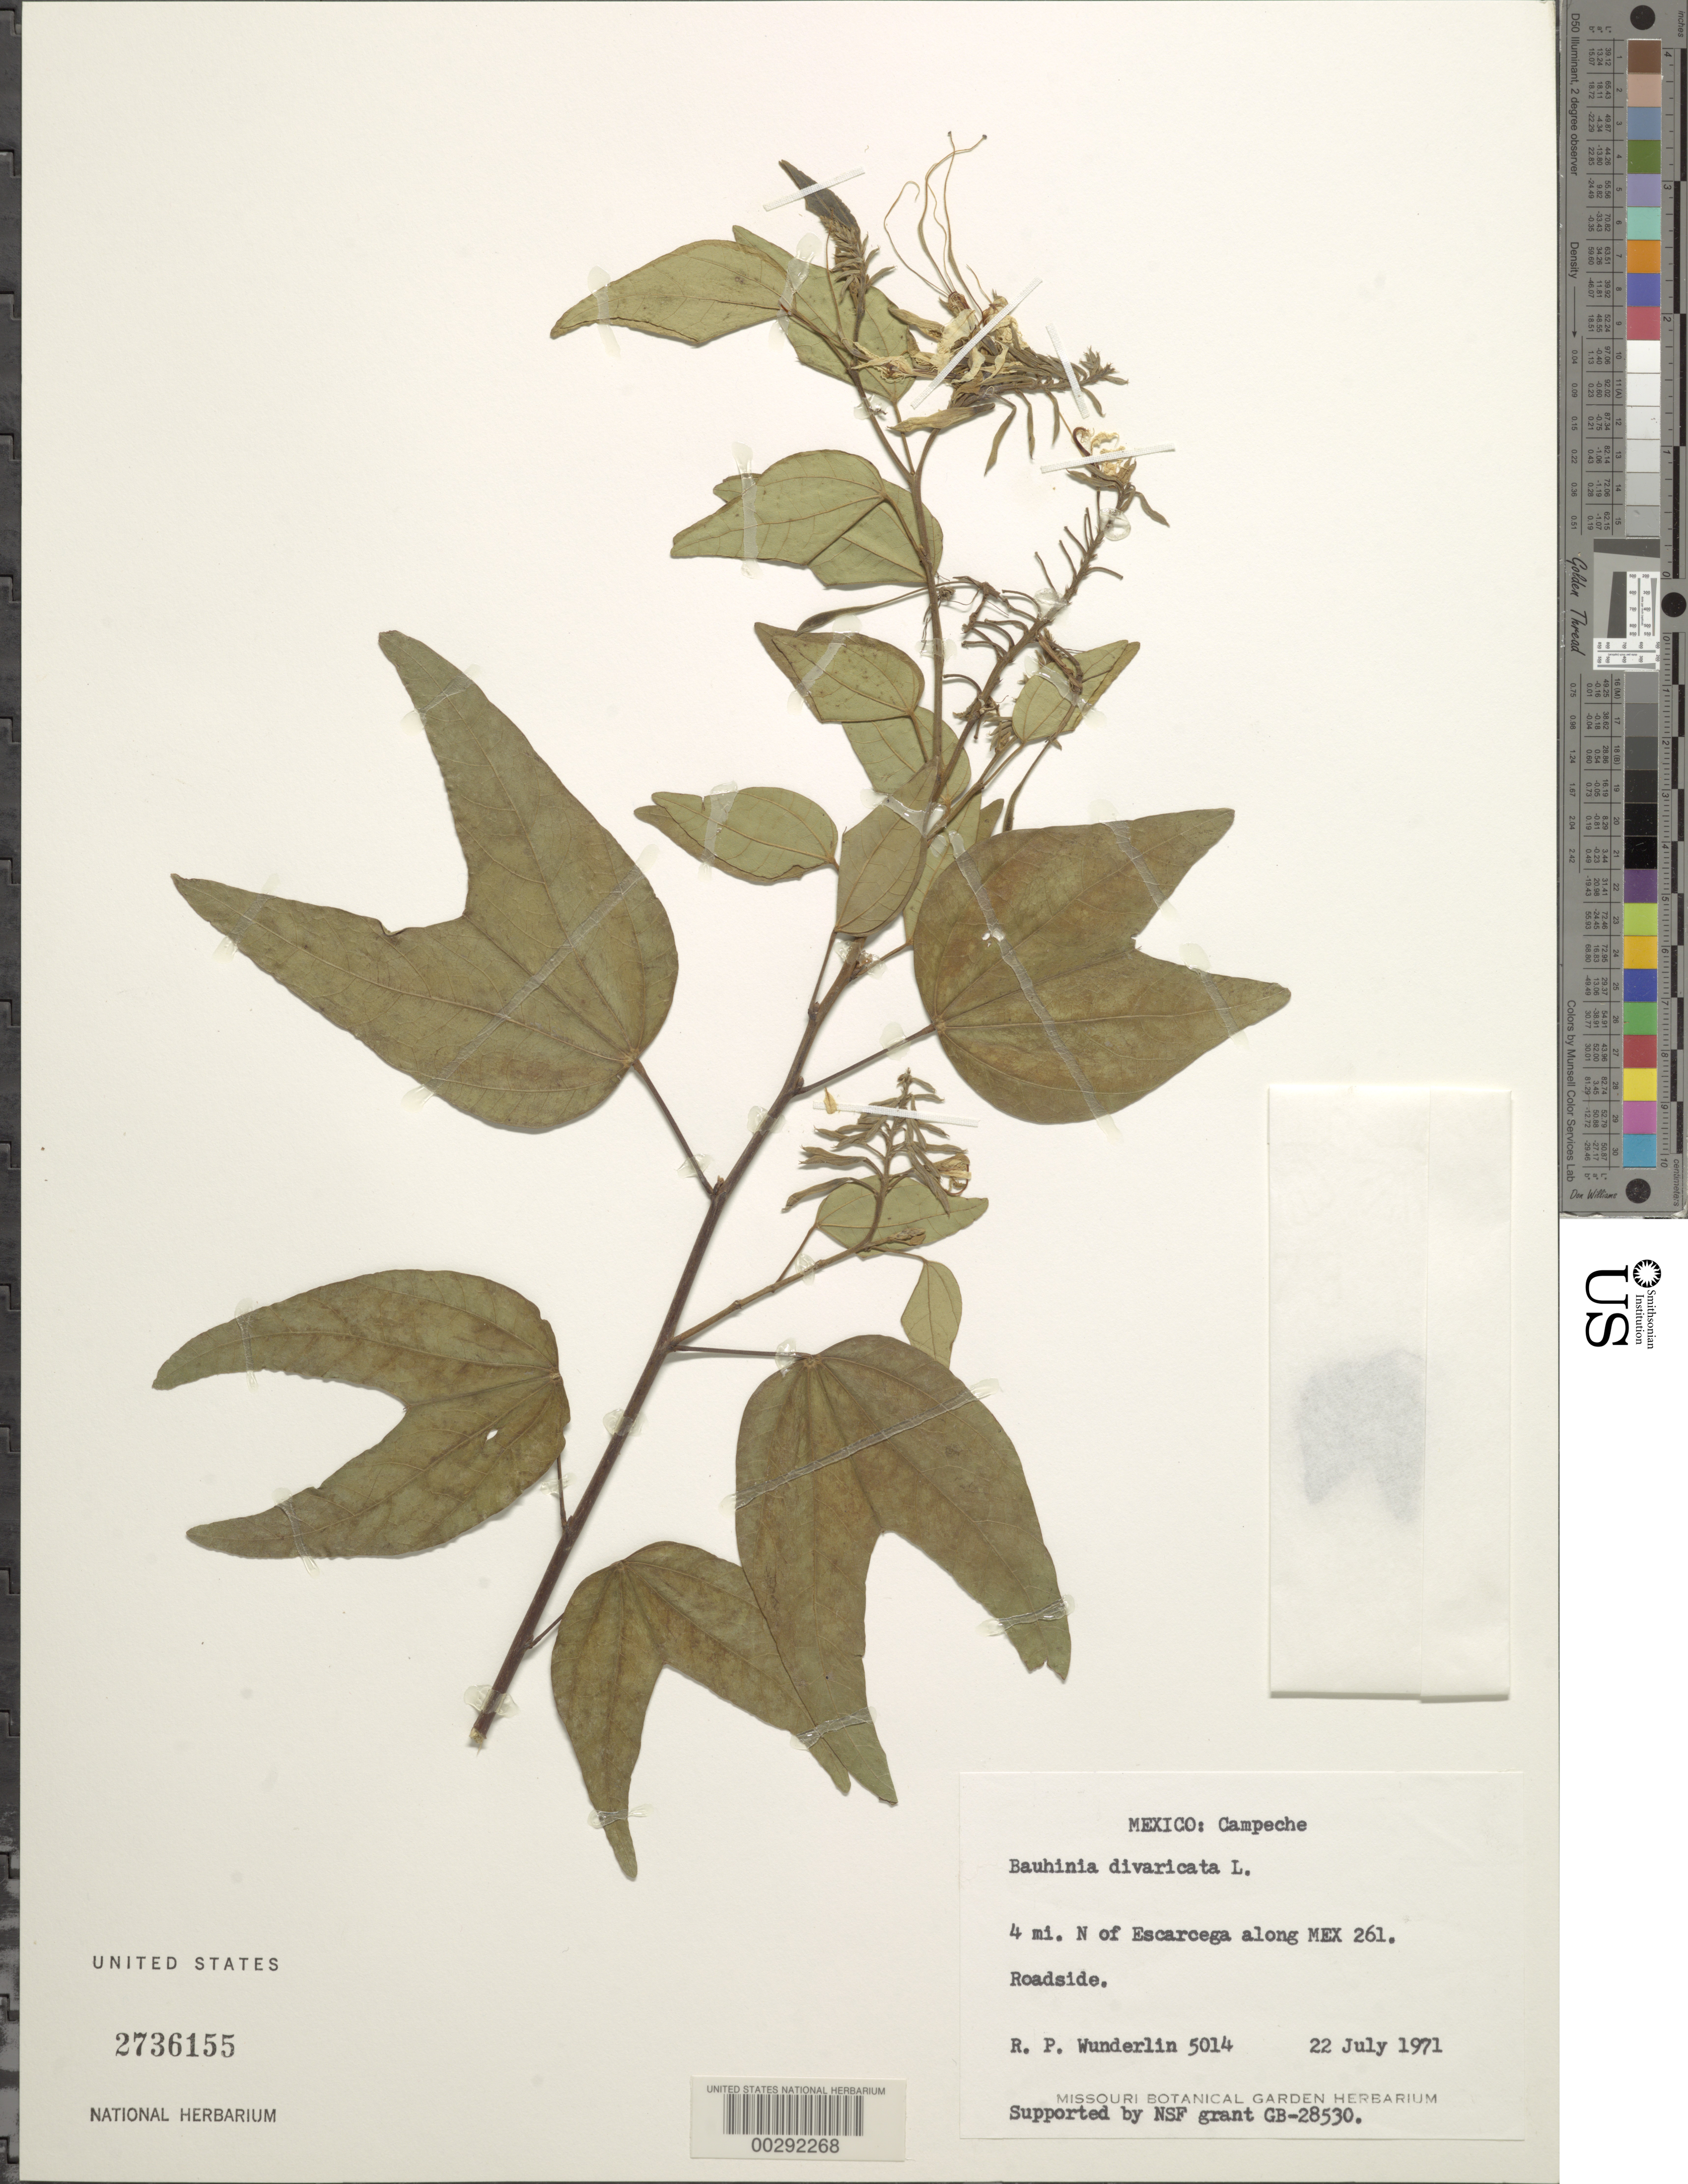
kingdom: Plantae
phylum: Tracheophyta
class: Magnoliopsida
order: Fabales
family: Fabaceae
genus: Bauhinia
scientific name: Bauhinia divaricata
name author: L.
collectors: R. P. Wunderlin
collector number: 5014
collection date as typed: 22 Jul 1971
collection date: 1971-07-22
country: Mexico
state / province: Campeche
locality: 4 mi N of Escarcega along Mex 261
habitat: Roadside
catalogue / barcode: US 2736155